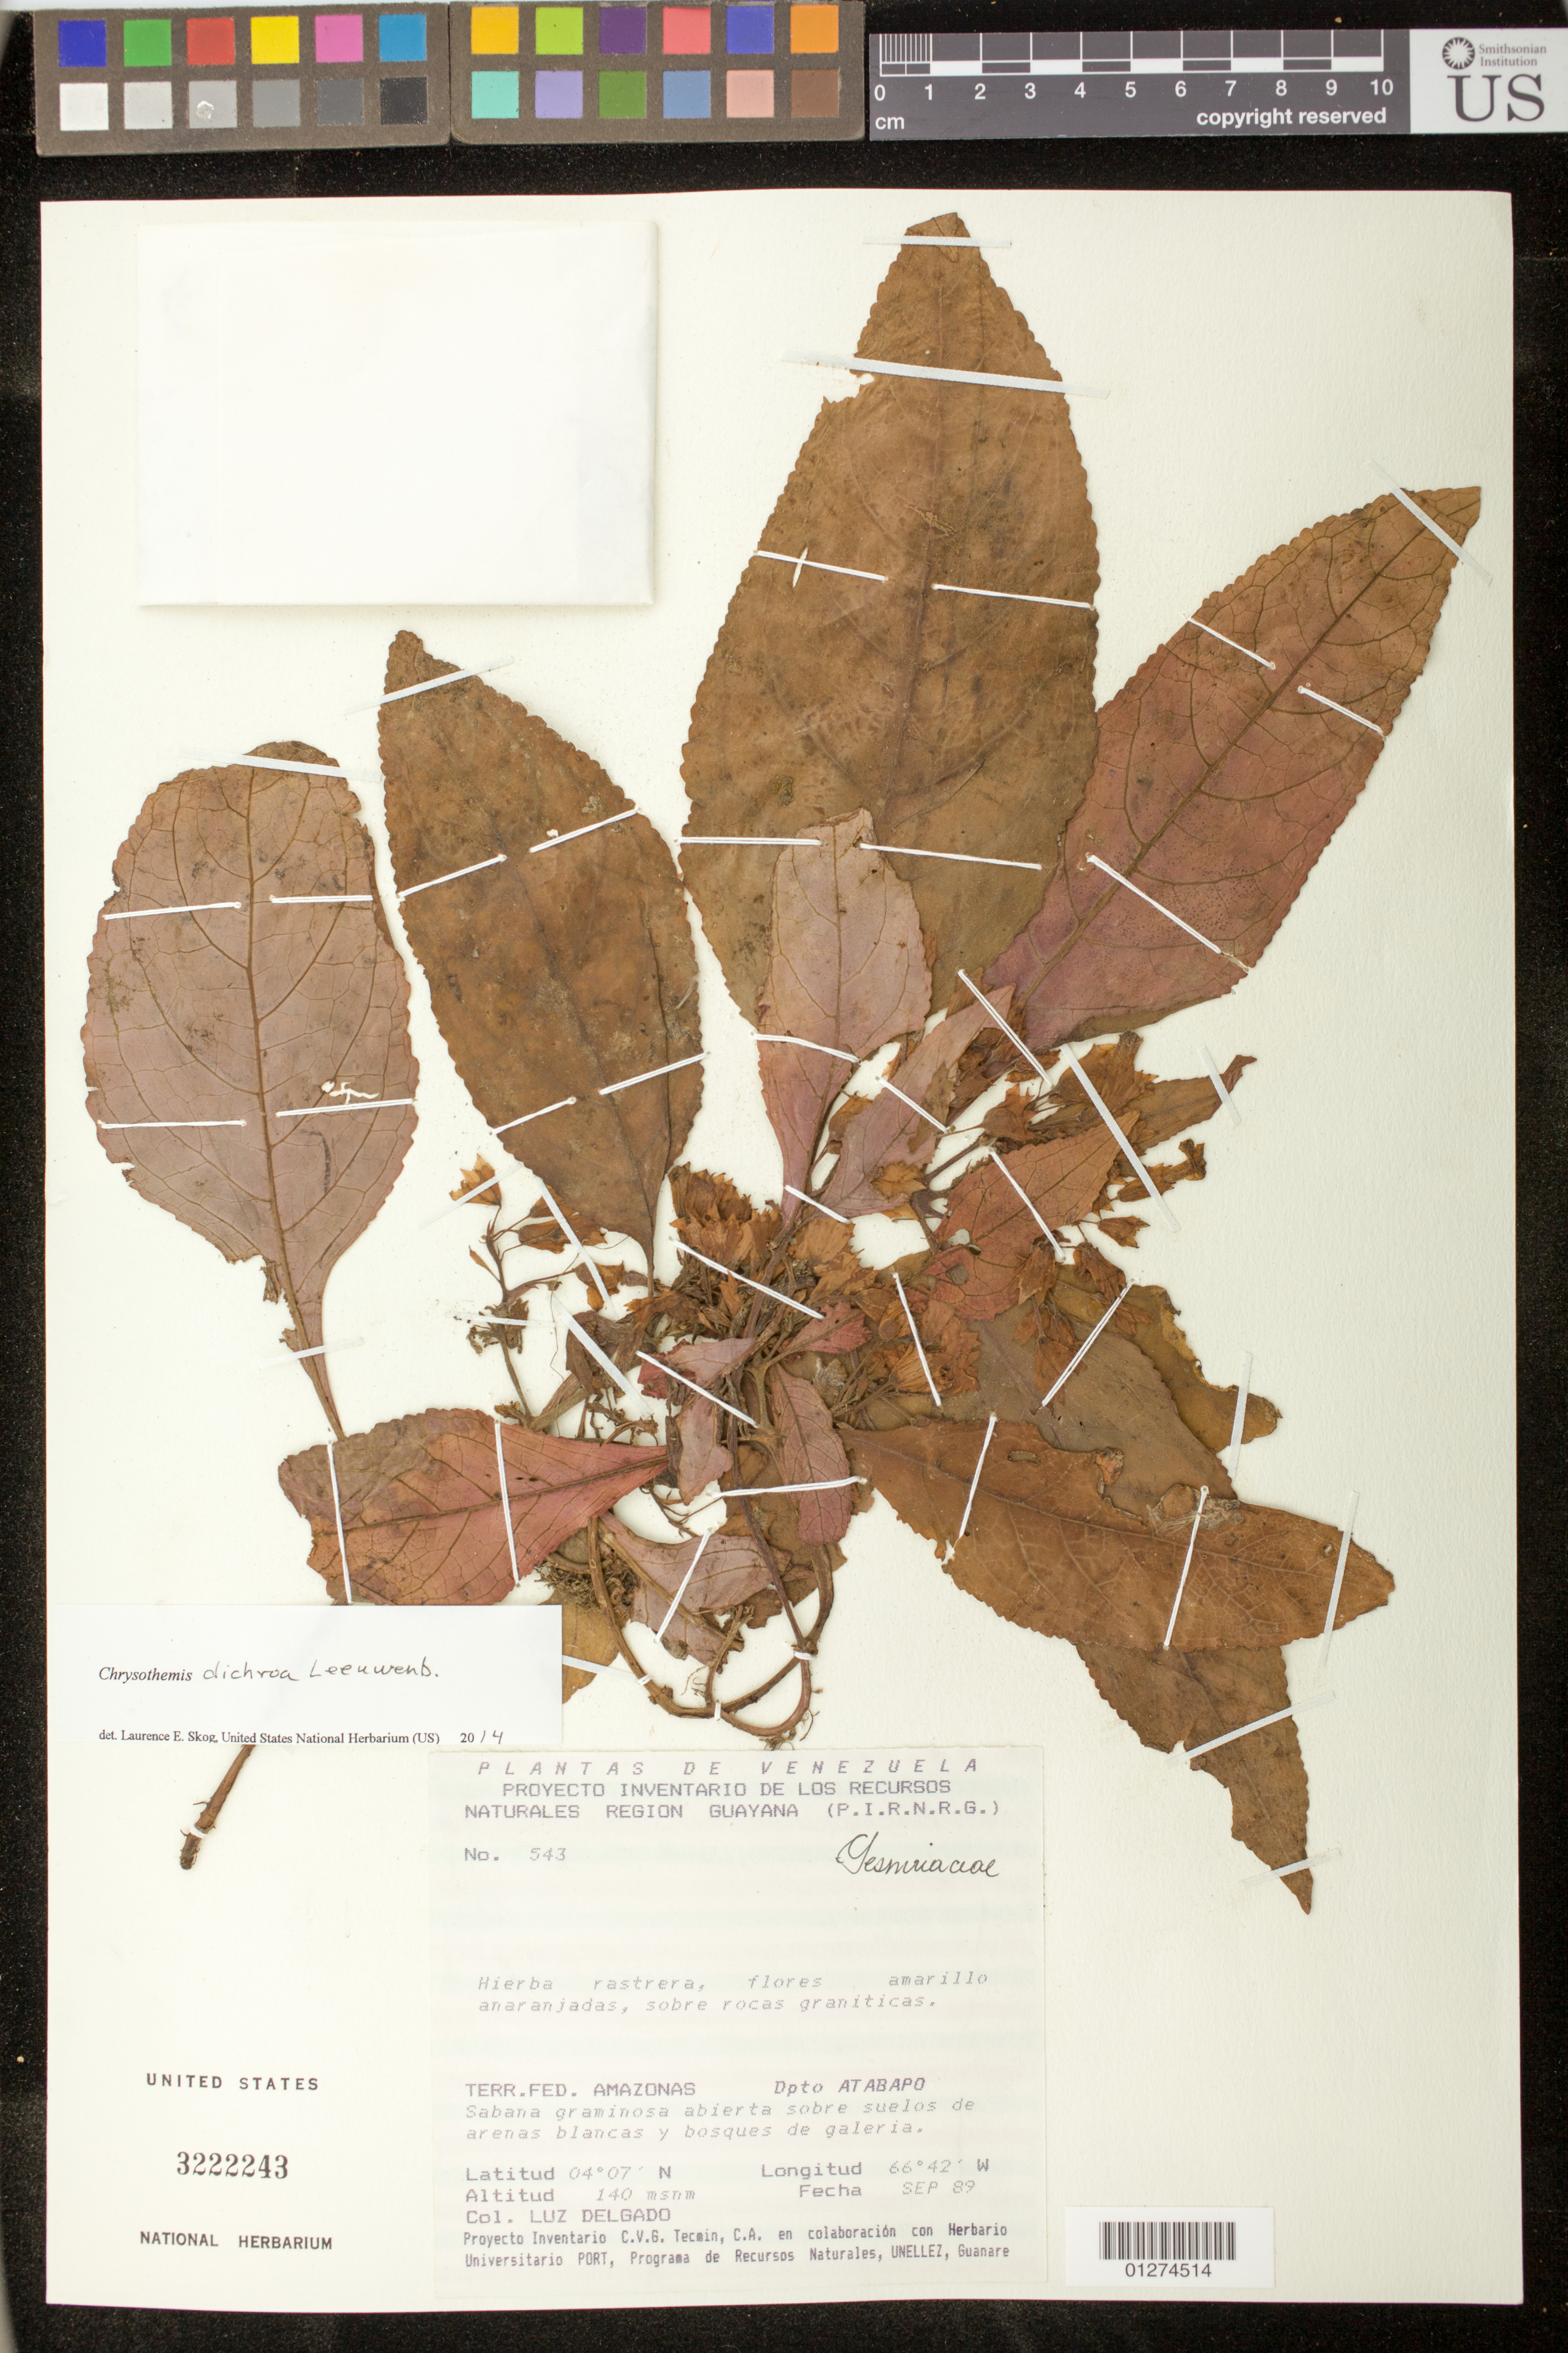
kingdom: Plantae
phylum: Tracheophyta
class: Magnoliopsida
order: Lamiales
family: Gesneriaceae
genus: Chrysothemis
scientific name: Chrysothemis dichroa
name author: Leeuwenb.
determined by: Skog, Laurence E.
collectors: L. Delgado V.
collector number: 543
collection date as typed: Sep-89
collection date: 1989-09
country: Venezuela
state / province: Amazonas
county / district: Atabapo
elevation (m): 140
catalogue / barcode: US 3222243